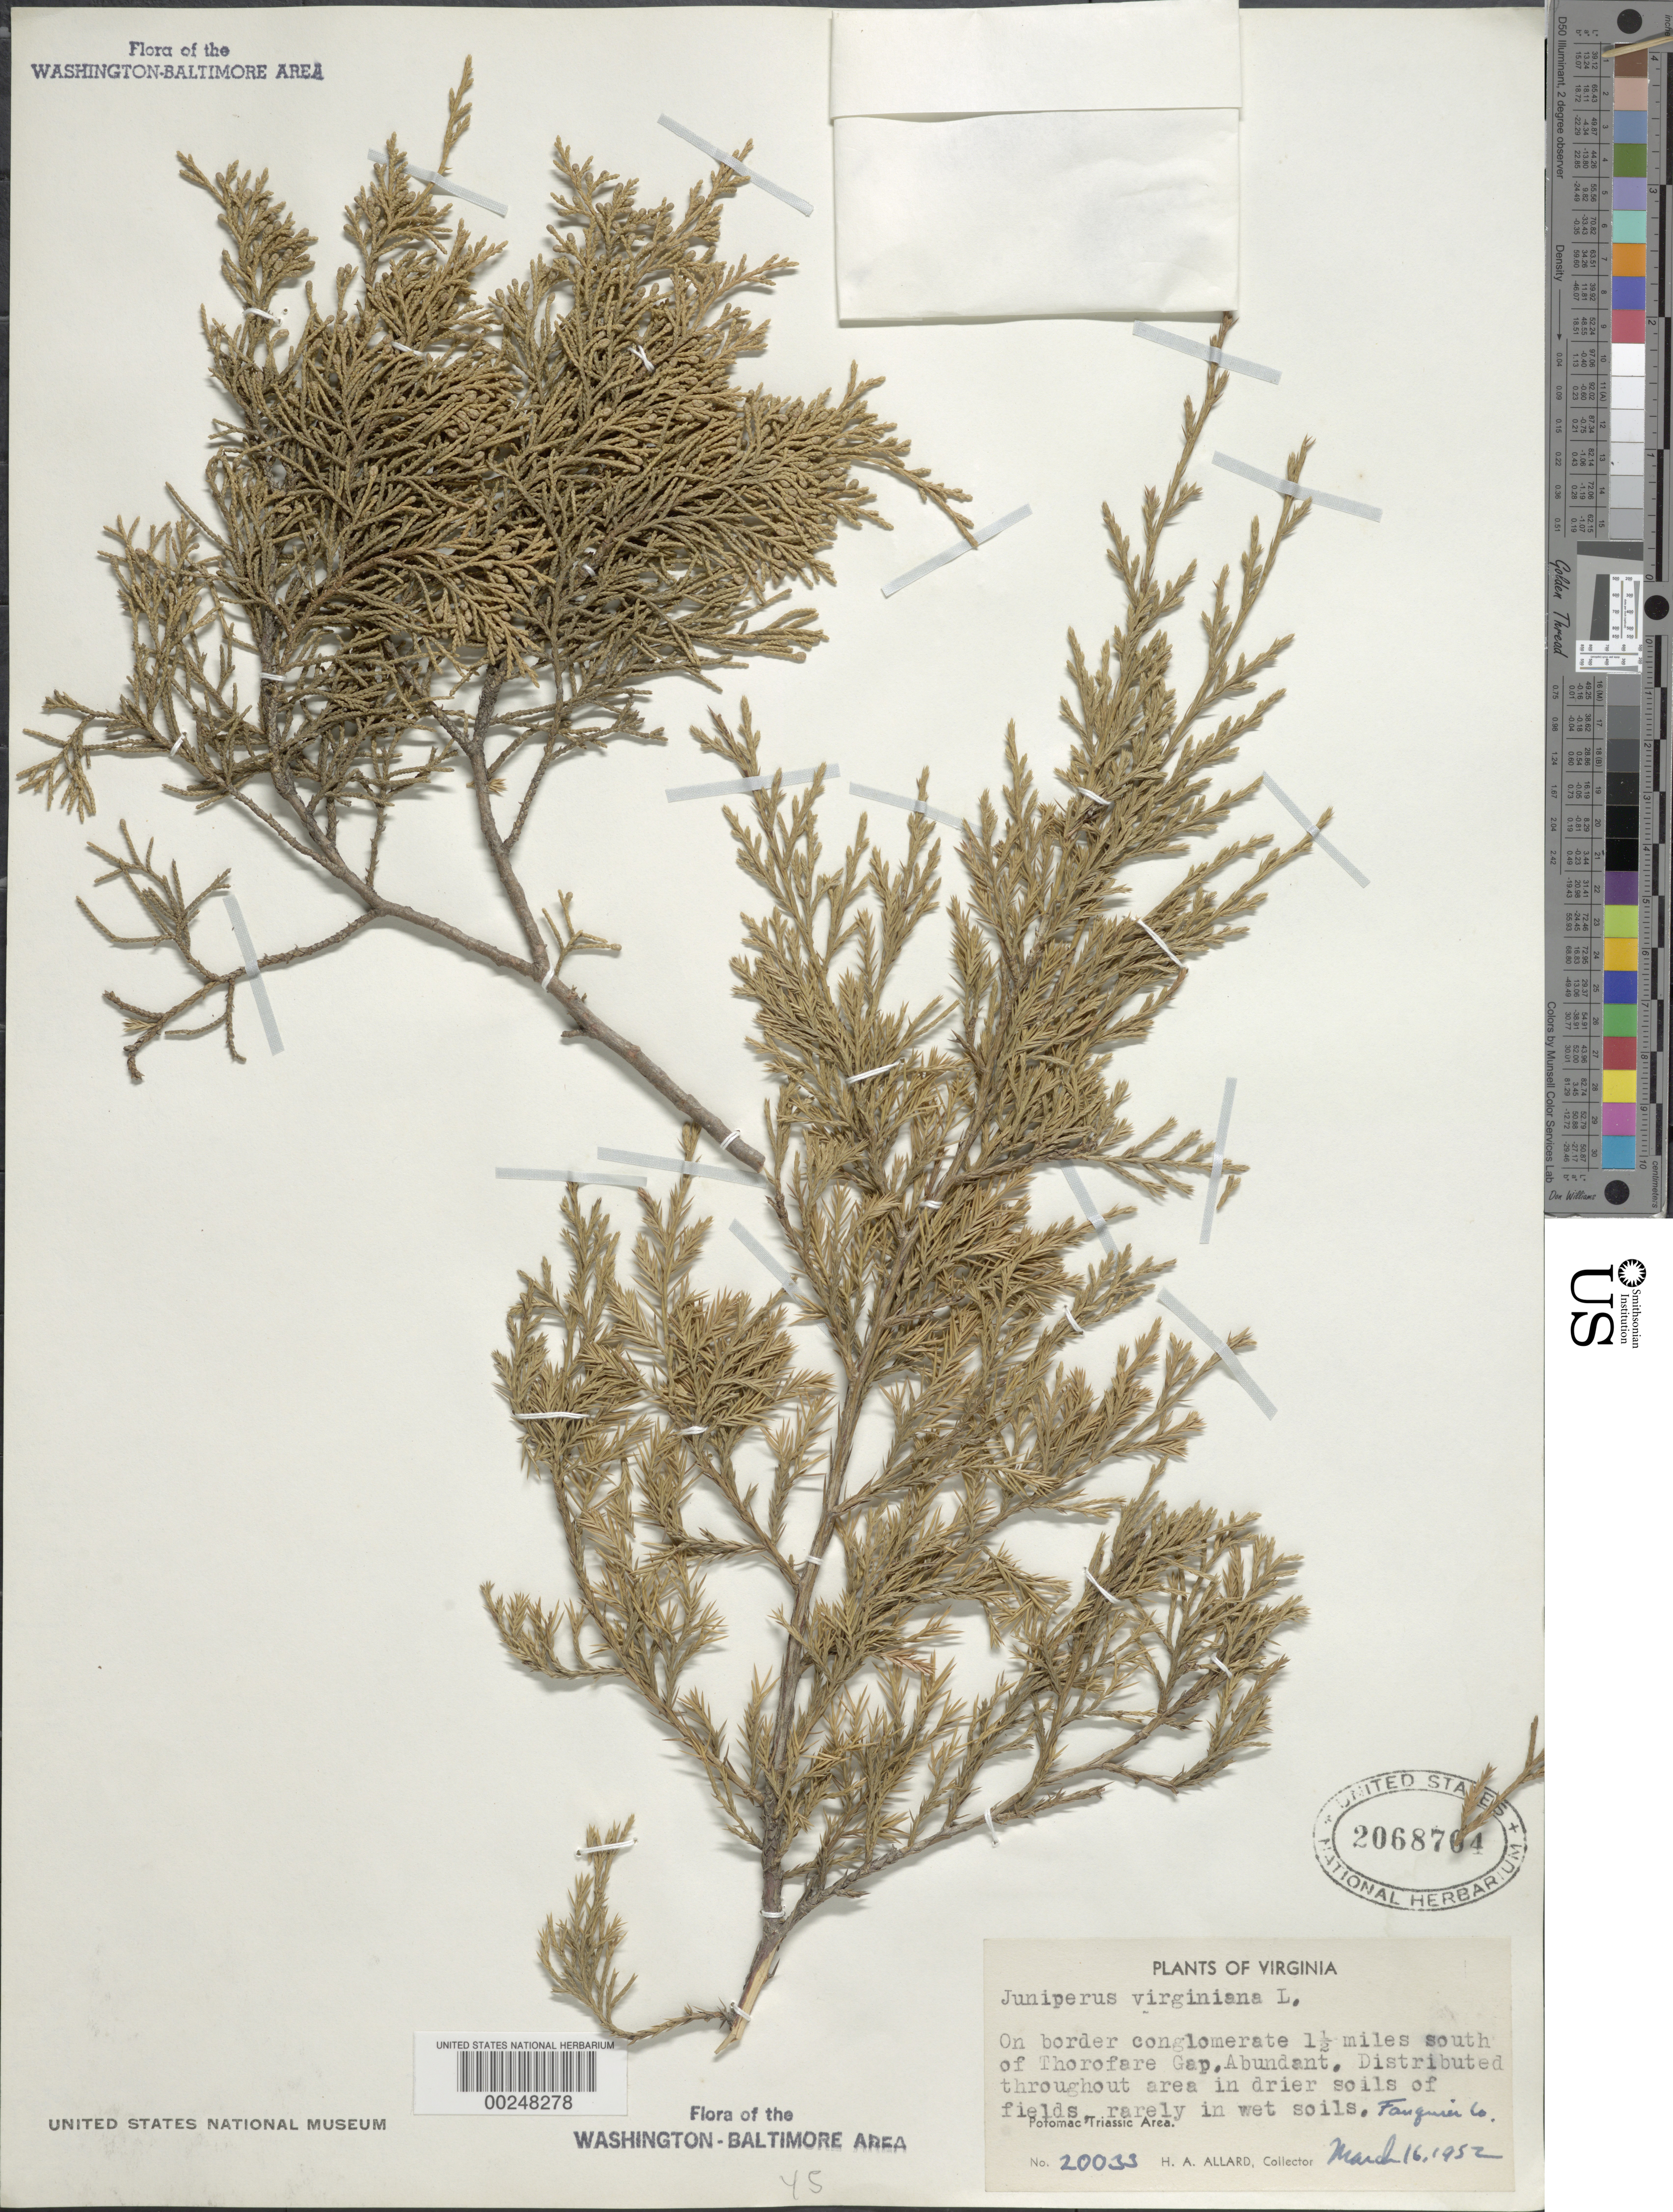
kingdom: Plantae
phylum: Tracheophyta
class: Pinopsida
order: Pinales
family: Cupressaceae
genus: Juniperus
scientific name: Juniperus virginiana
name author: L.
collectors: H. A. Allard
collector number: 20033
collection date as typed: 16 Mar 1952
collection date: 1952-03-16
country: United States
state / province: Virginia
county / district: Fauquier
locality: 1.5 Mi S of Thorofare Gap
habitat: On border conglomerate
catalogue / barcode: US 2068704